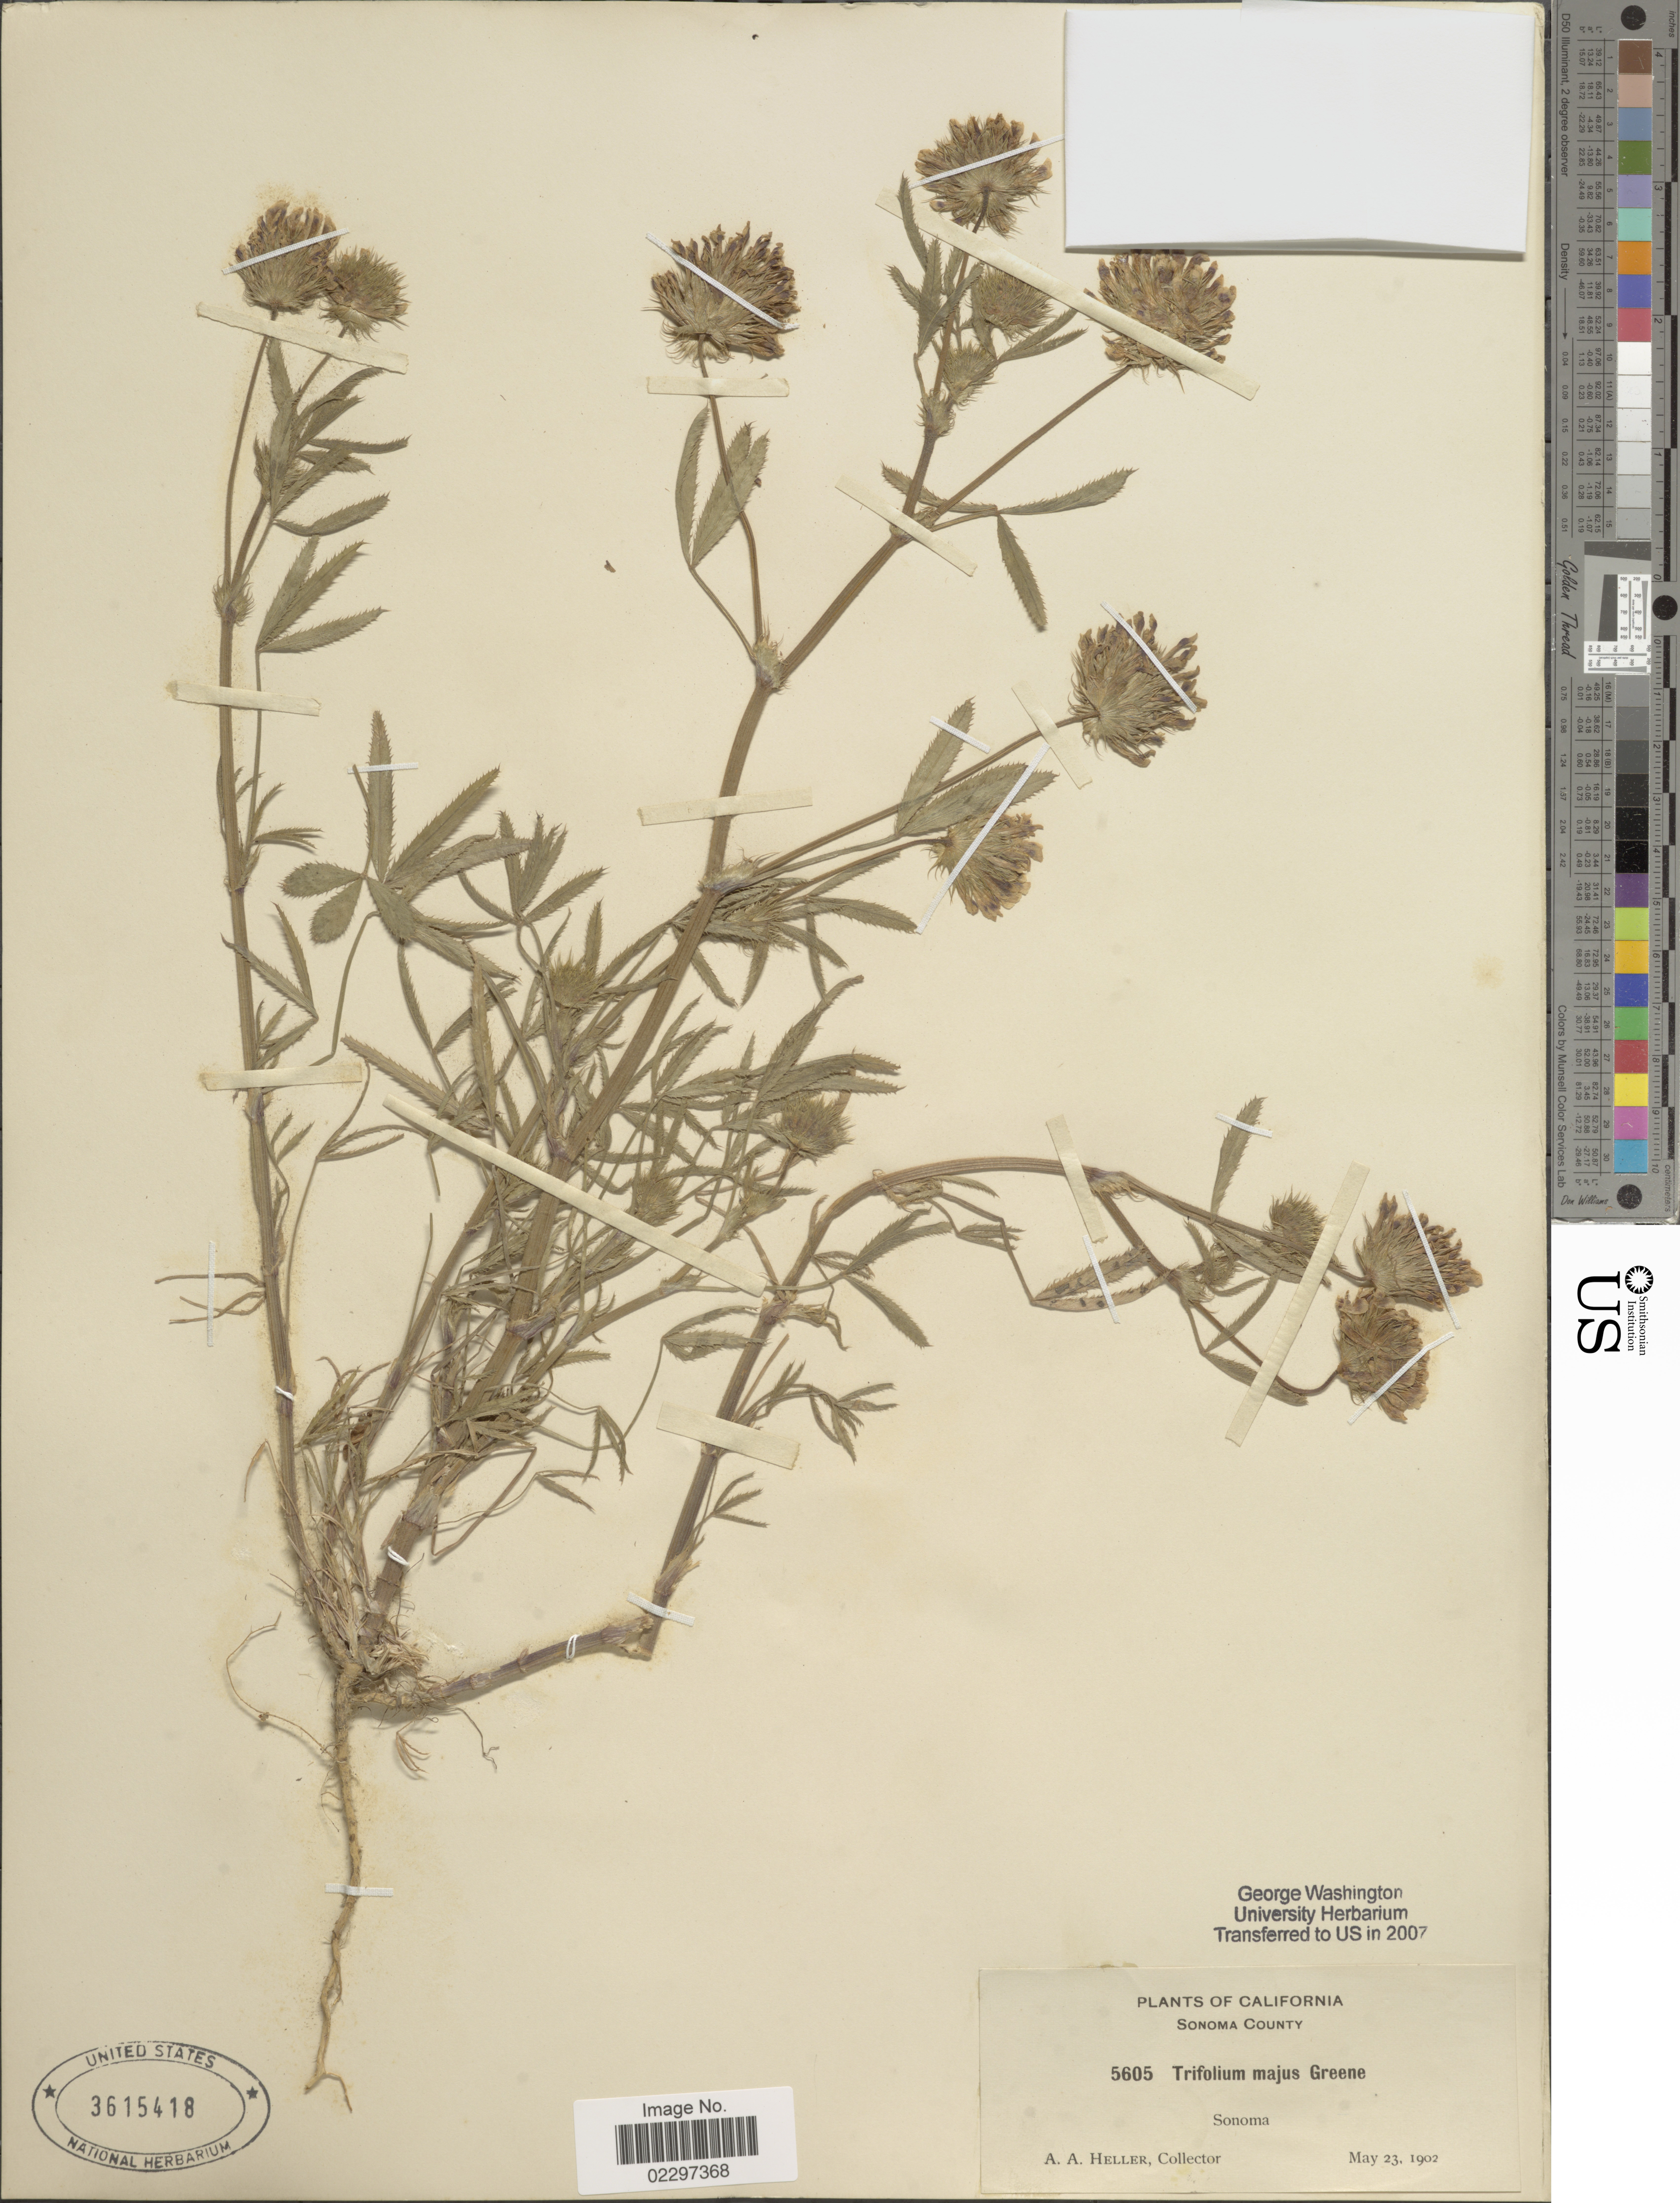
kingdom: Plantae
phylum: Tracheophyta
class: Magnoliopsida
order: Fabales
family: Fabaceae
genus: Trifolium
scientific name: Trifolium majus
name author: Greene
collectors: A. A. Heller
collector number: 5605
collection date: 1902-05-23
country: United States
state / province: California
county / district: Sonoma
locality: Sonoma County. Sonoma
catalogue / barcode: US 3615418